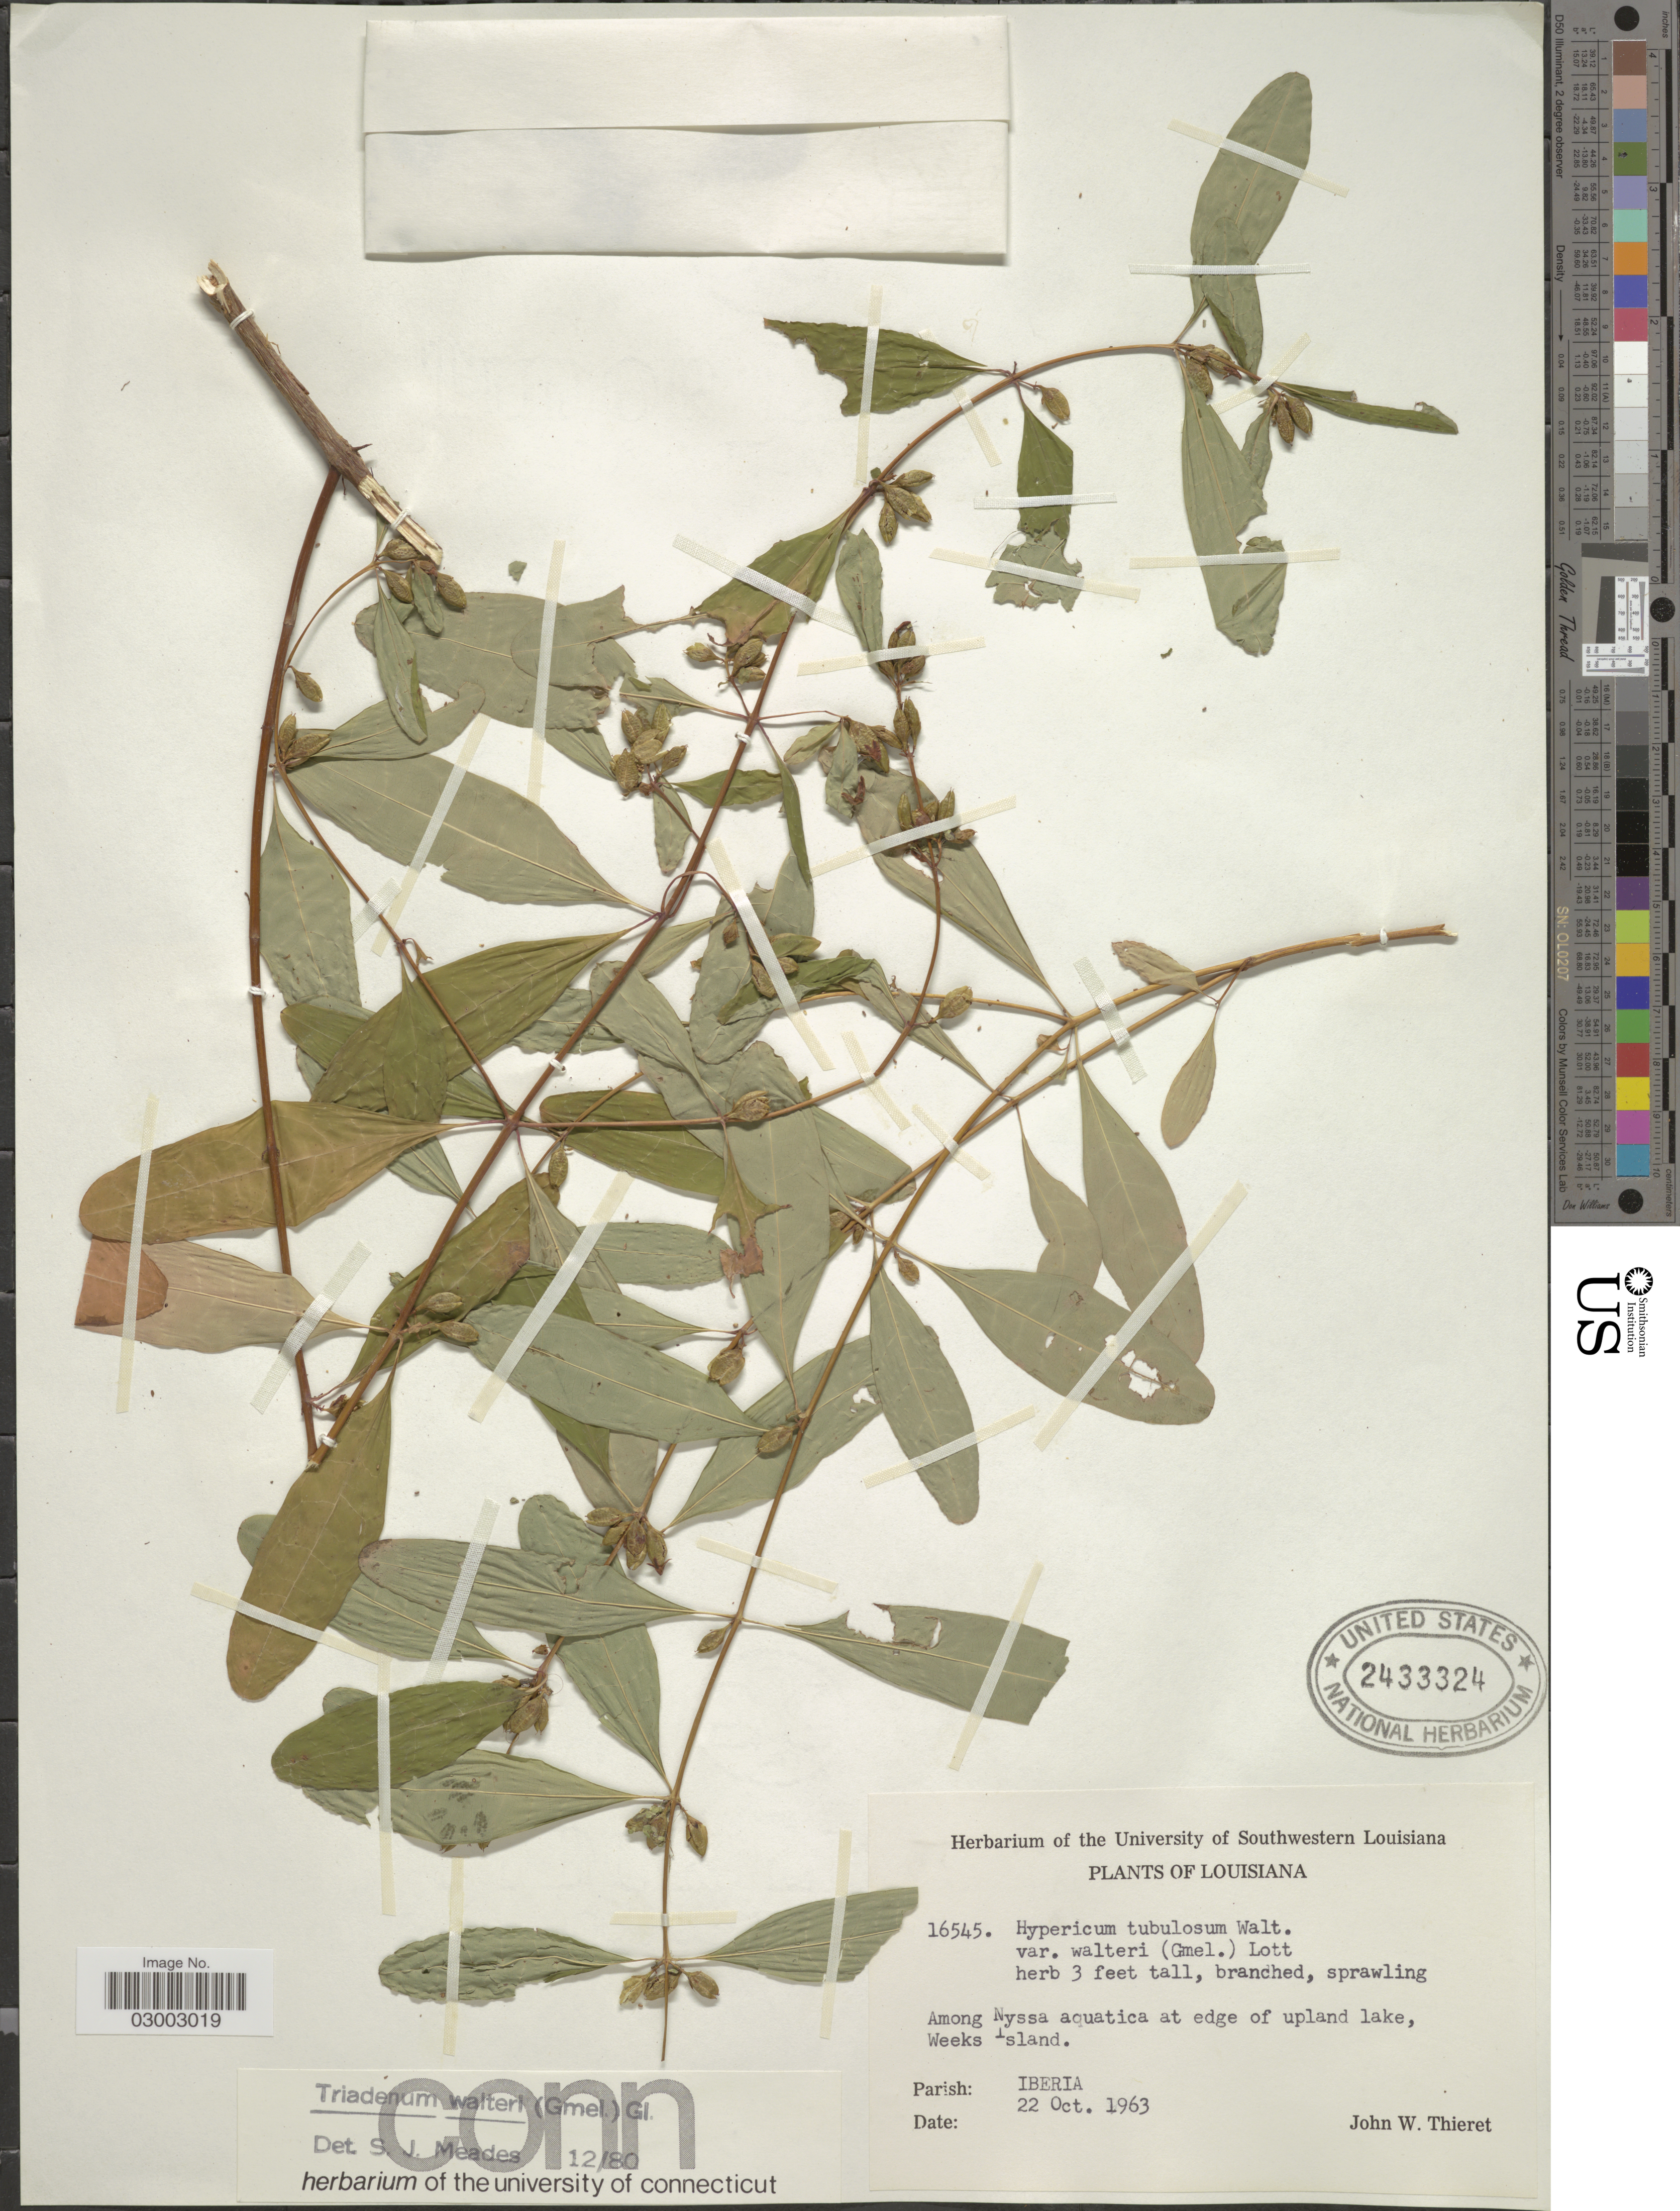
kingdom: Plantae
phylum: Tracheophyta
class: Magnoliopsida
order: Malpighiales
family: Hypericaceae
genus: Hypericum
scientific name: Hypericum walteri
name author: J.F. Gmel.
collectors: J. W. Thieret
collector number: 16545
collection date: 1963-10-22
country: United States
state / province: Louisiana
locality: Among Nyssa aquatica at edge of upland lake, Weeks Island. Parish: Iberia.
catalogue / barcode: US 2433324